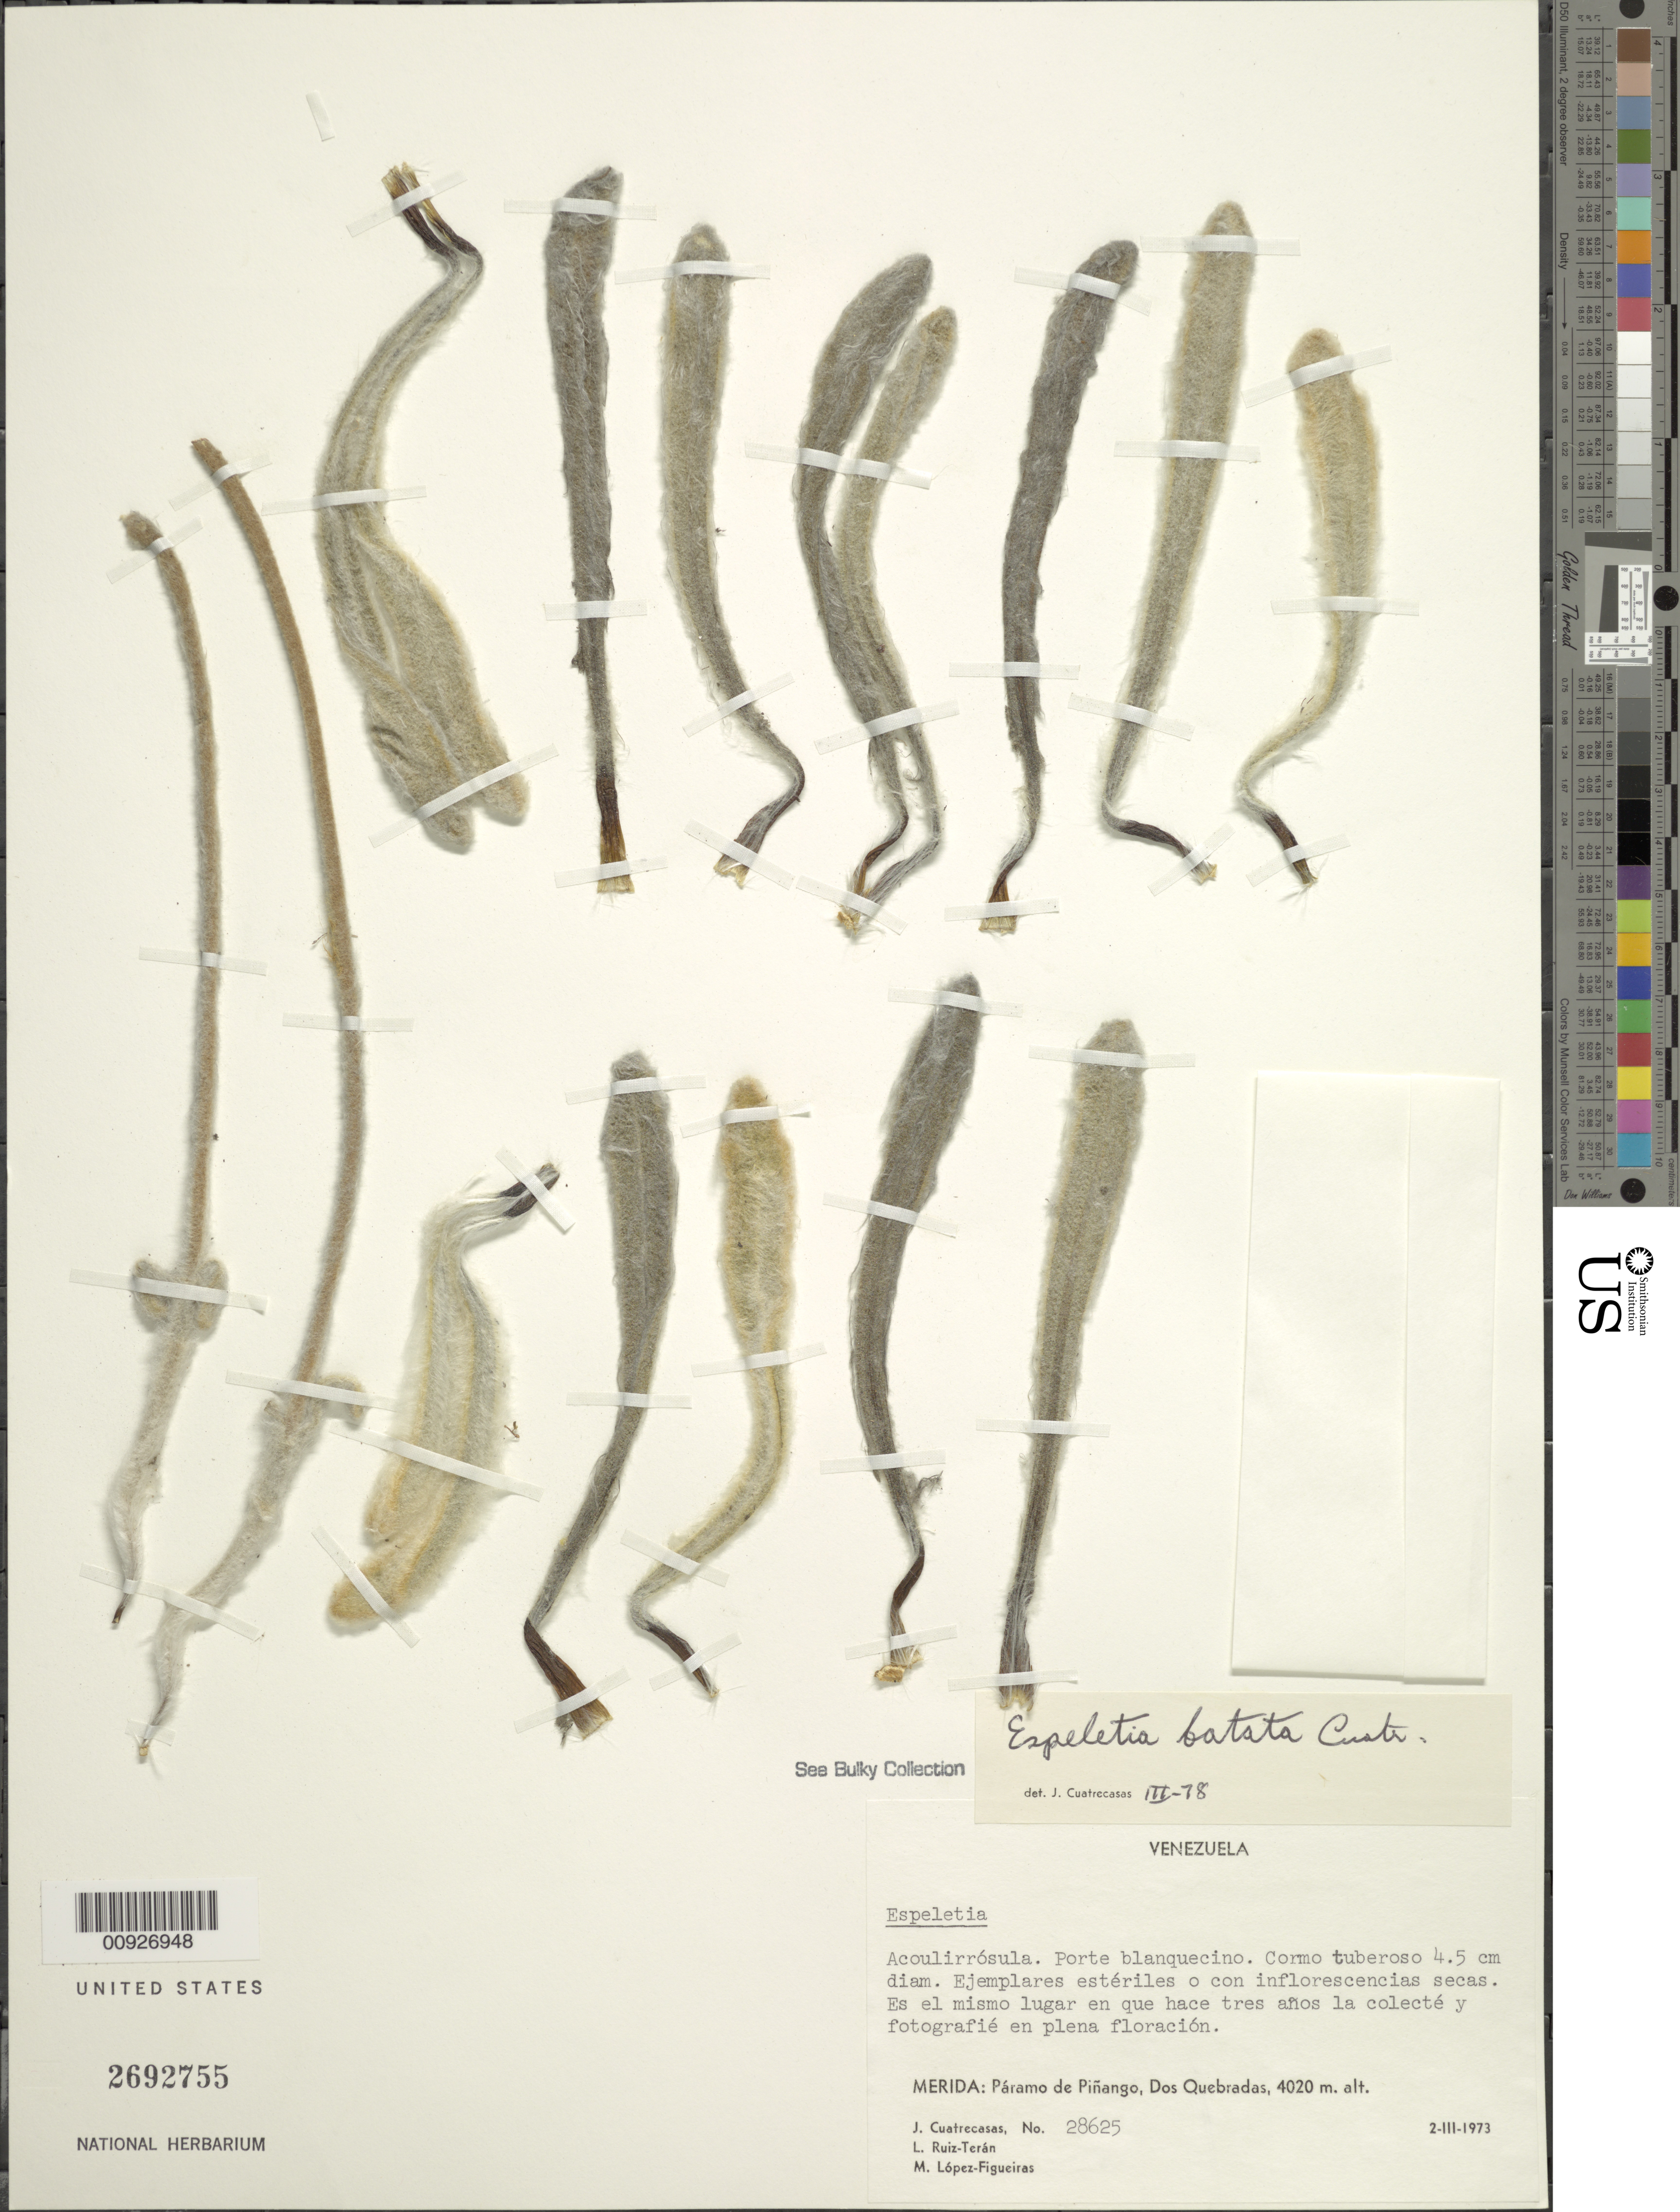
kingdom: Plantae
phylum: Tracheophyta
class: Magnoliopsida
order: Asterales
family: Asteraceae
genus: Espeletia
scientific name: Espeletia batata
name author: Cuatrec.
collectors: J. Cuatrecasas, L. E. Ruíz-Terán & M. López Figueiras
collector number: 28625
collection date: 1973-03-02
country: Venezuela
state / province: Mérida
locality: P. de Piñango. Páramo de Piñango, Dos Quebradas. Es el mismo lugar en que hace tres años la colecté y fotografié en plena floración.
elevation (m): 4020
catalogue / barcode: US 2692755